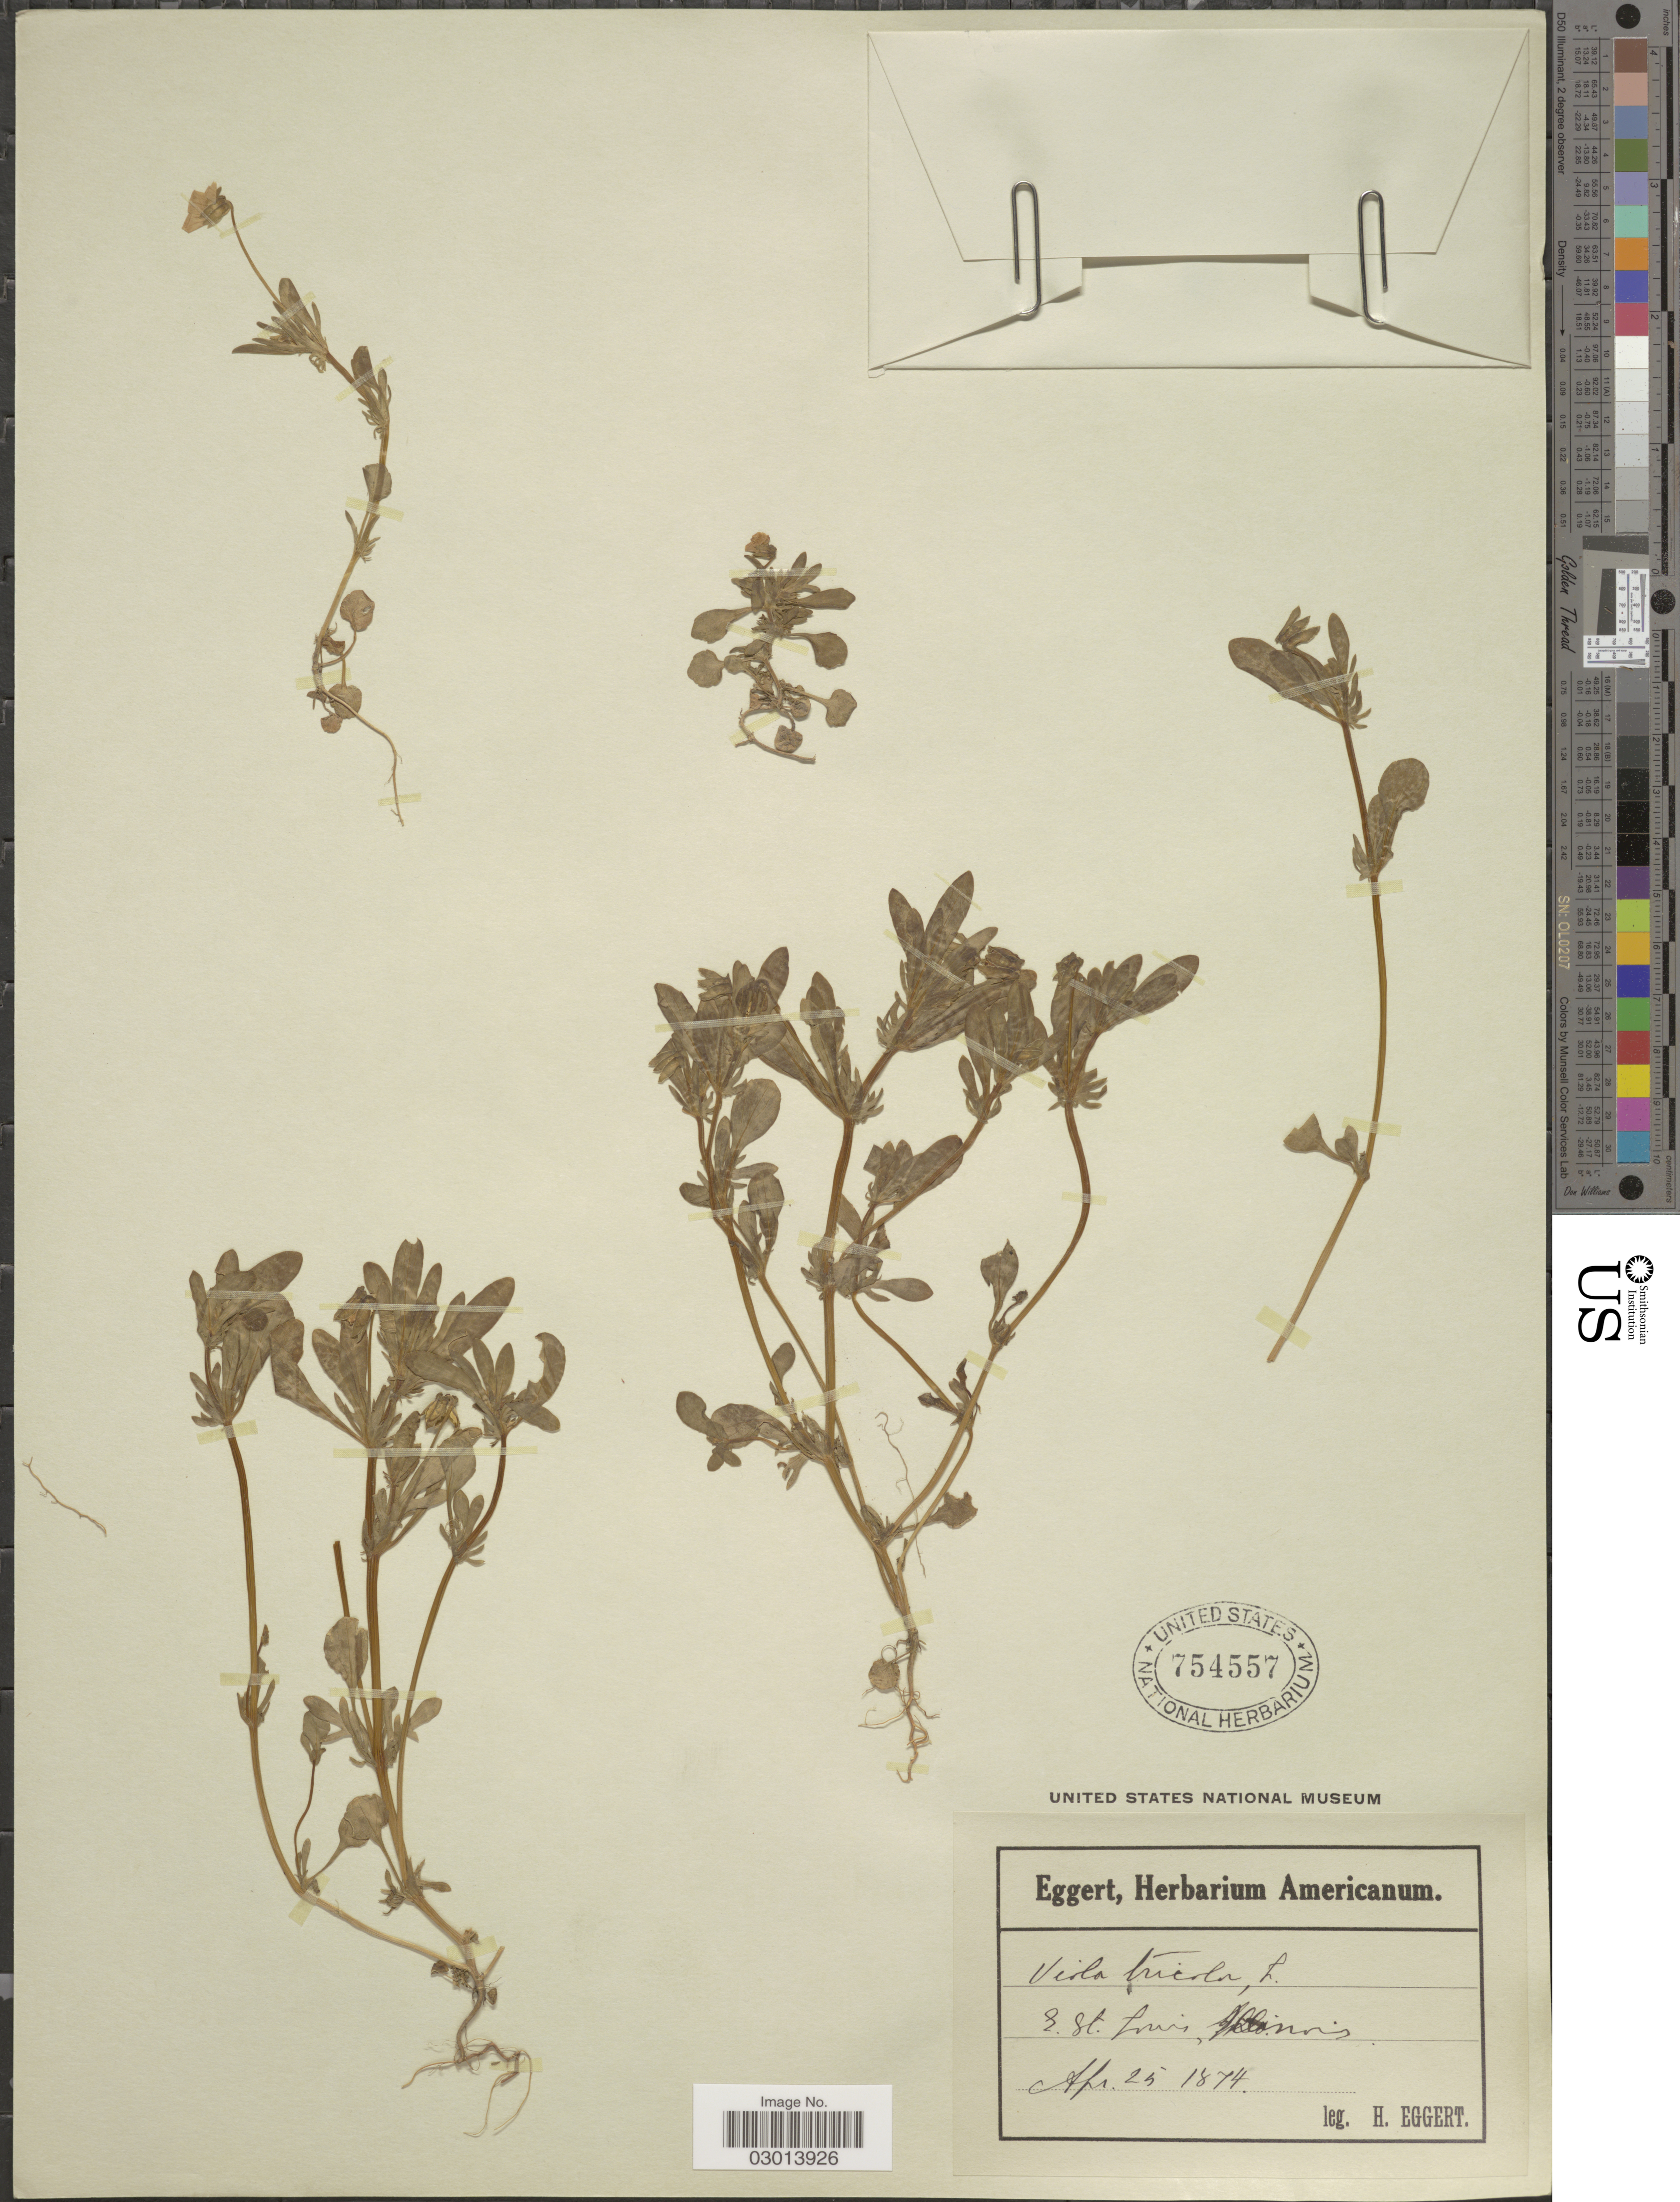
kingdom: Plantae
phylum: Tracheophyta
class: Magnoliopsida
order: Malpighiales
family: Violaceae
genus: Viola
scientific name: Viola rafinesquei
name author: Greene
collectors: H. Eggert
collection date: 1874-04-25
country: United States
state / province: Illinois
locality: St. Louis.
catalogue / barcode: US 754557